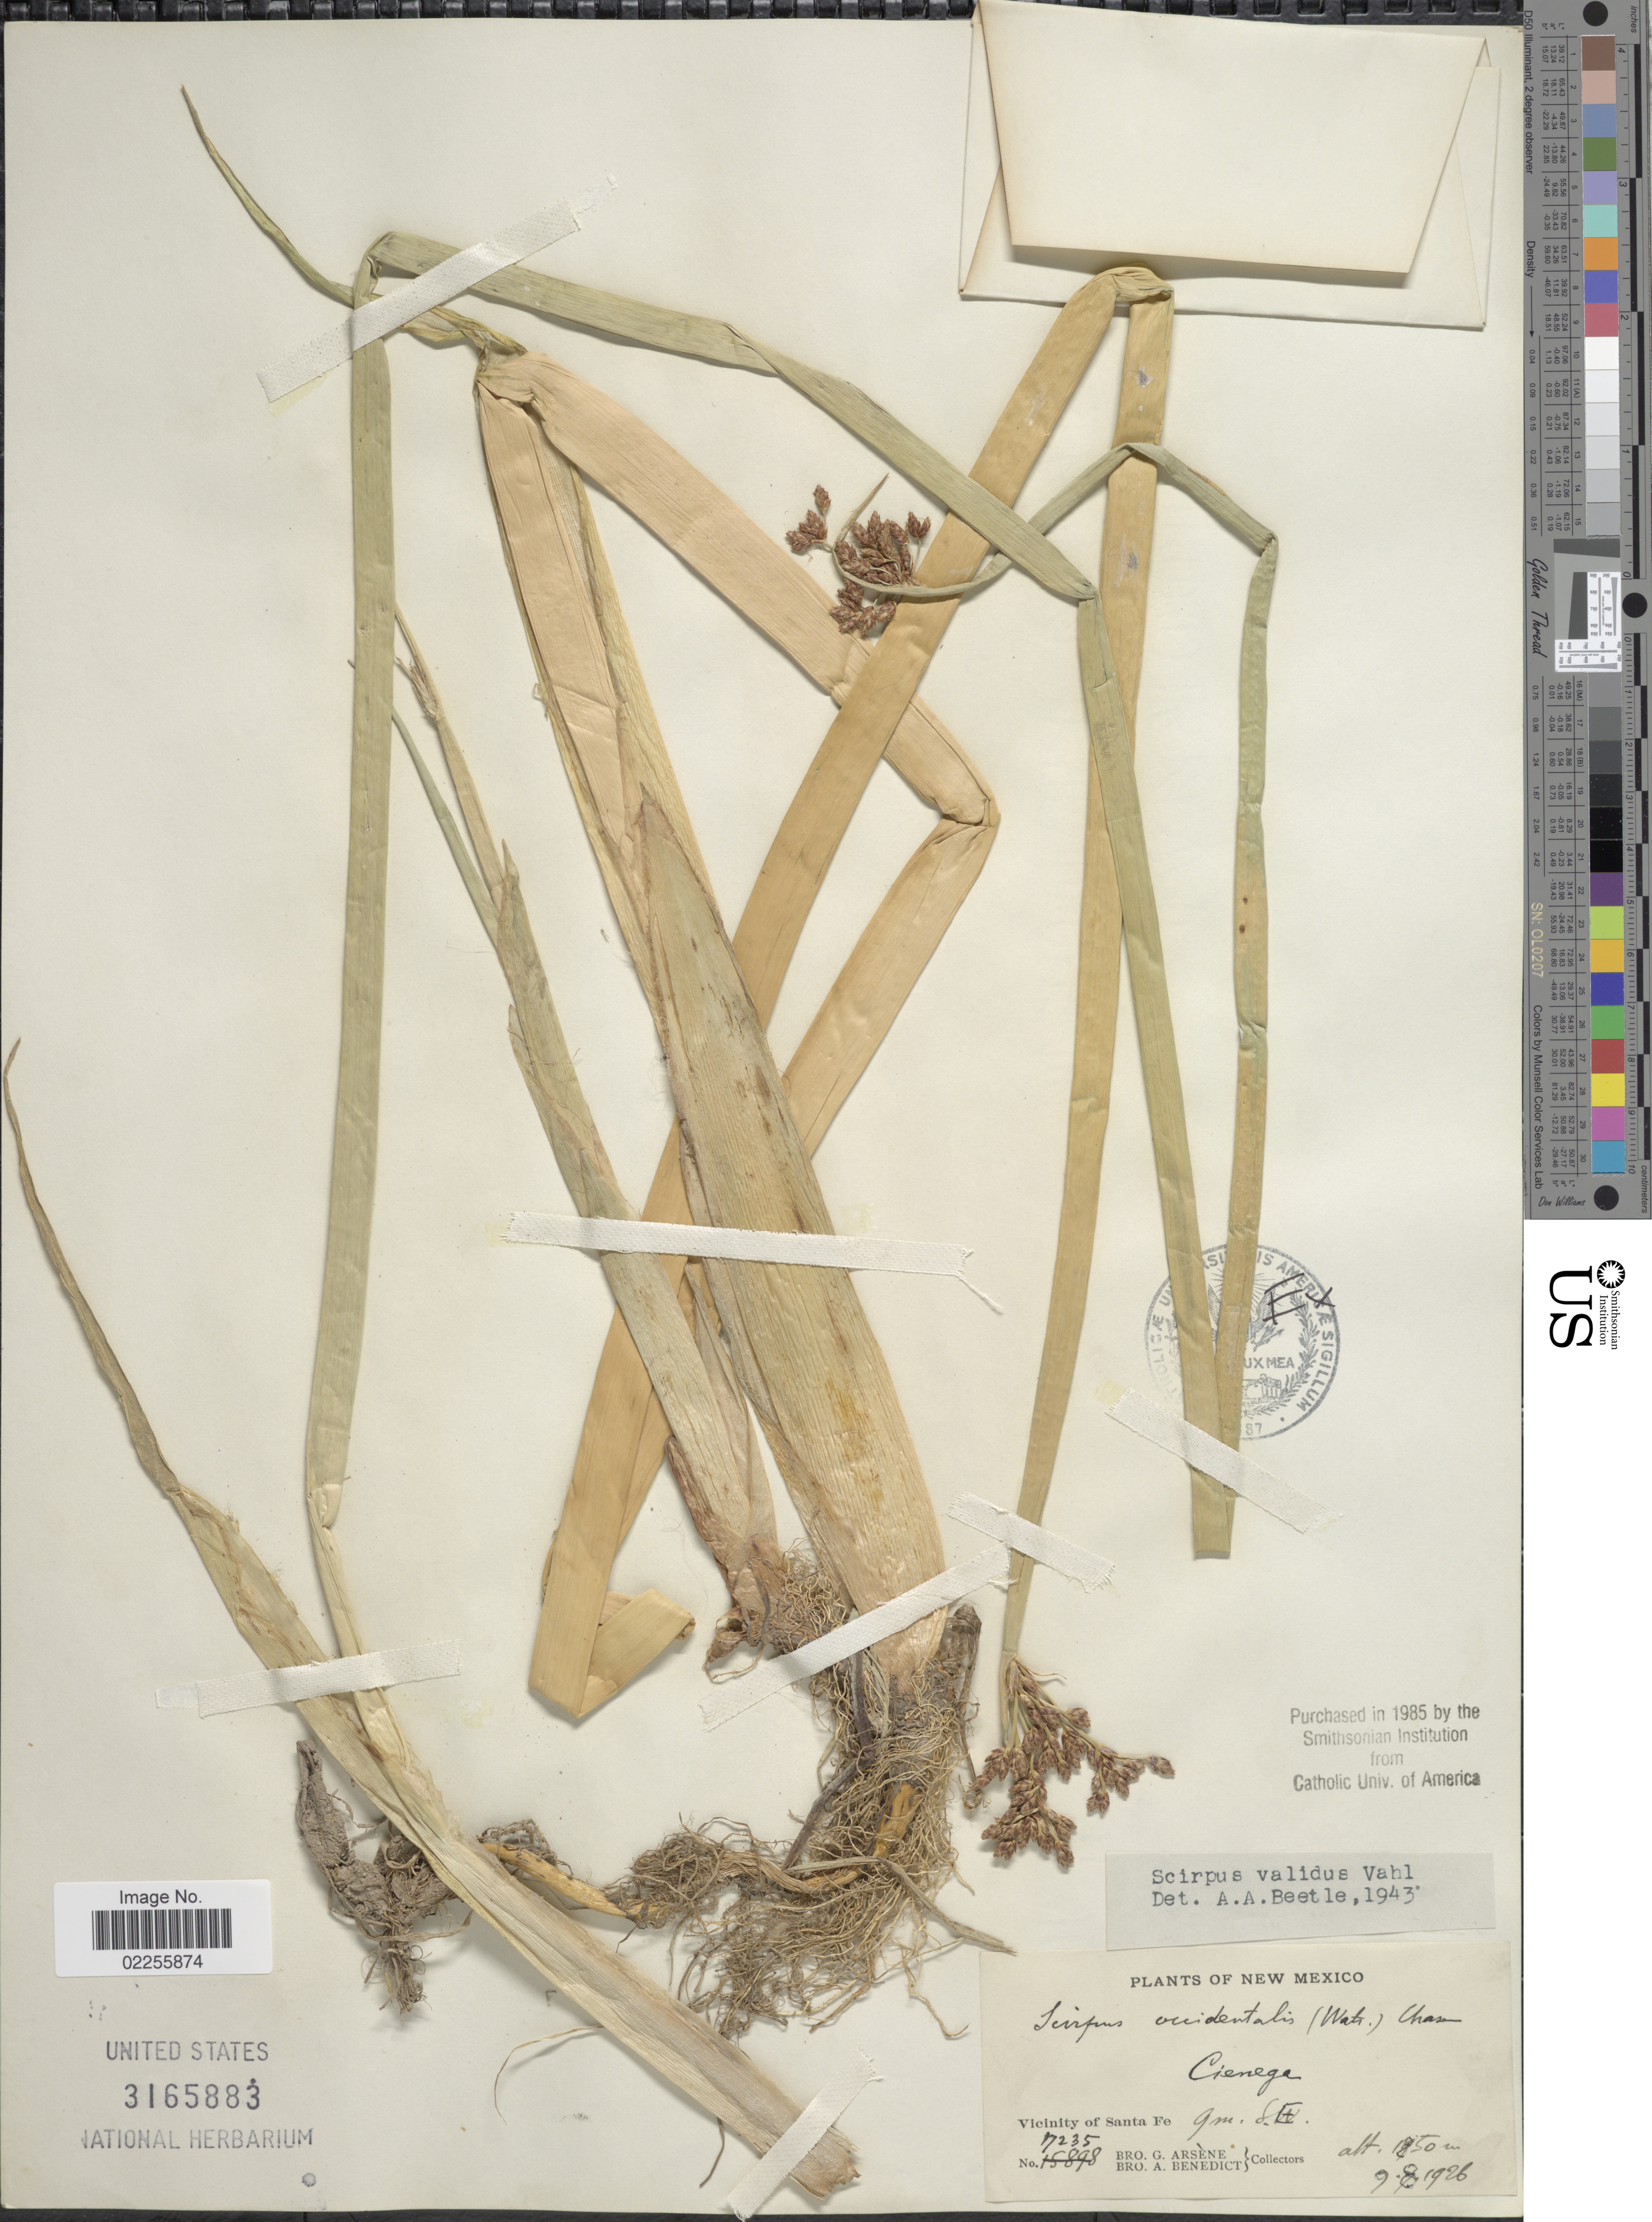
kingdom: Plantae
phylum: Tracheophyta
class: Liliopsida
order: Poales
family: Cyperaceae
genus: Schoenoplectus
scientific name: Schoenoplectus tabernaemontani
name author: (C.C. Gmel.) Palla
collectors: Bro. G. Arsène & Bro. A. Benedict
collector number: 17235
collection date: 1926-09-08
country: United States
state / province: New Mexico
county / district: Santa Fe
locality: Cienega, 9 mi SE - Vicinity of Santa Fe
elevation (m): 1850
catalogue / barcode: US 3165883